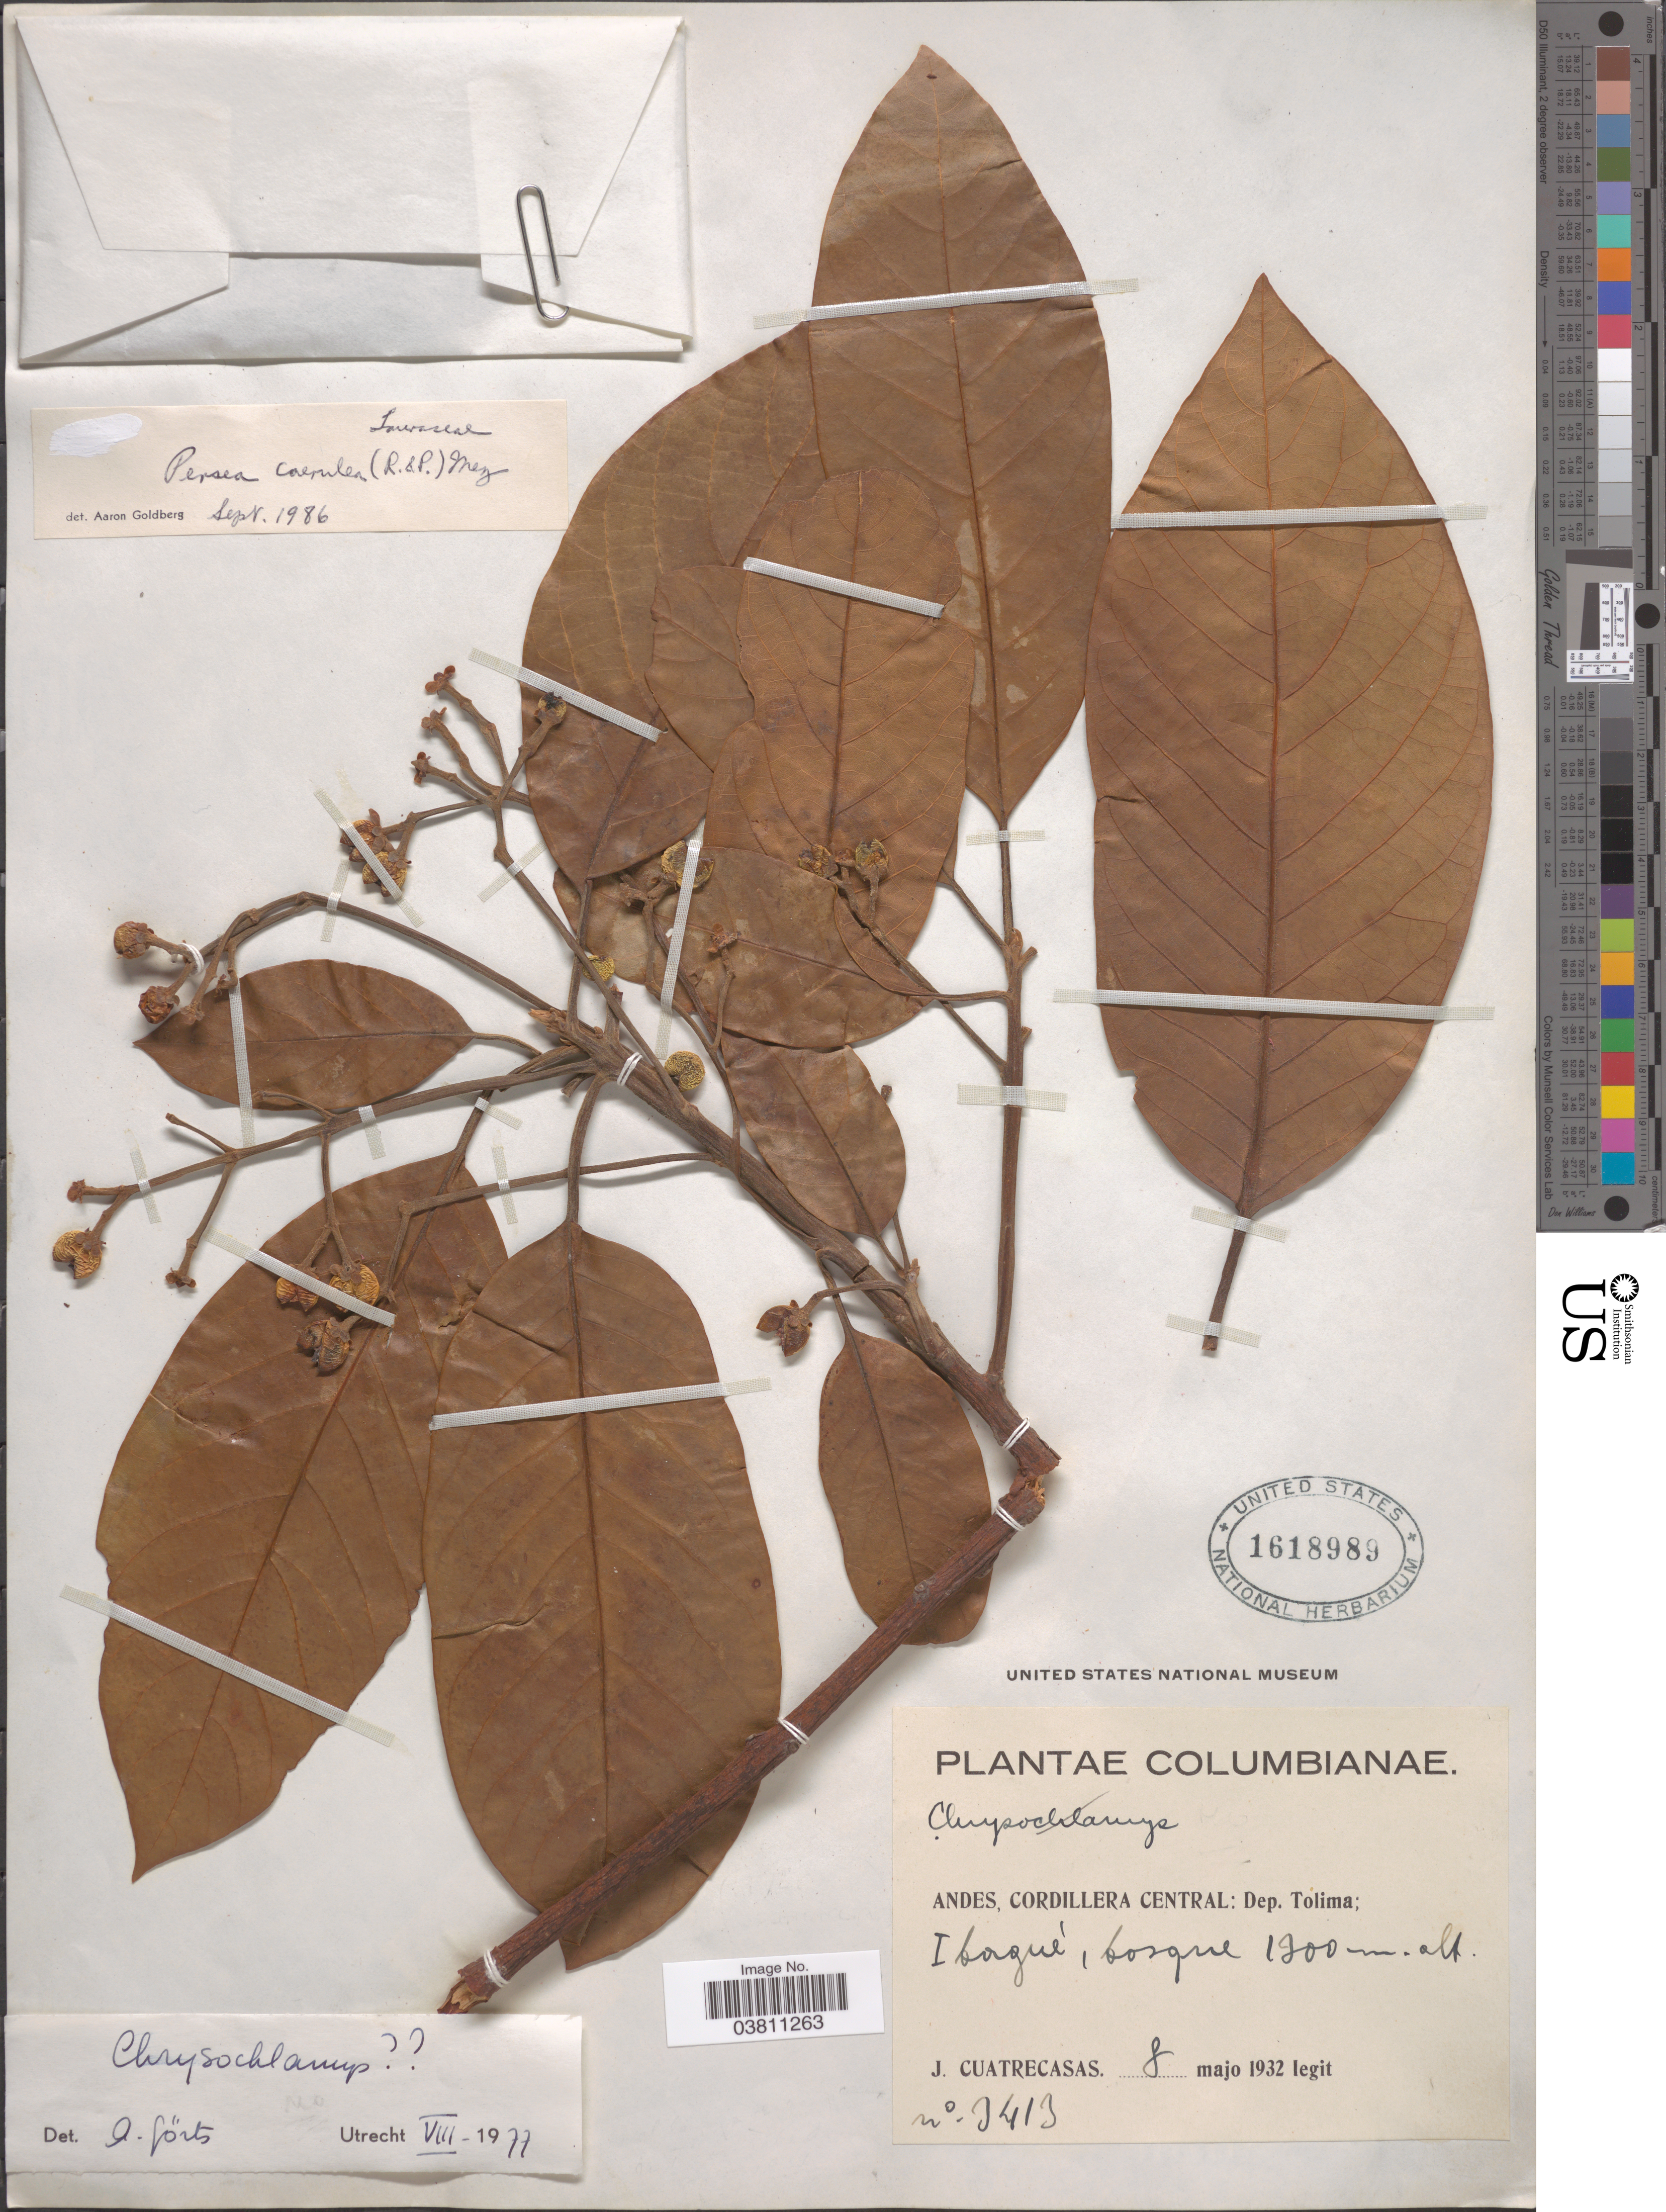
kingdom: Plantae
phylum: Tracheophyta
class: Magnoliopsida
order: Laurales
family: Lauraceae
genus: Persea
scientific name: Persea caerulea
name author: (Ruiz & Pav.) Mez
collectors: J. Cuatrecasas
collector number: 3413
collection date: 1932-05-08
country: Colombia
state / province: Tolima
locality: Andes, Cordillera Central. Ibagué.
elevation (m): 1300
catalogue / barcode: US 1618989